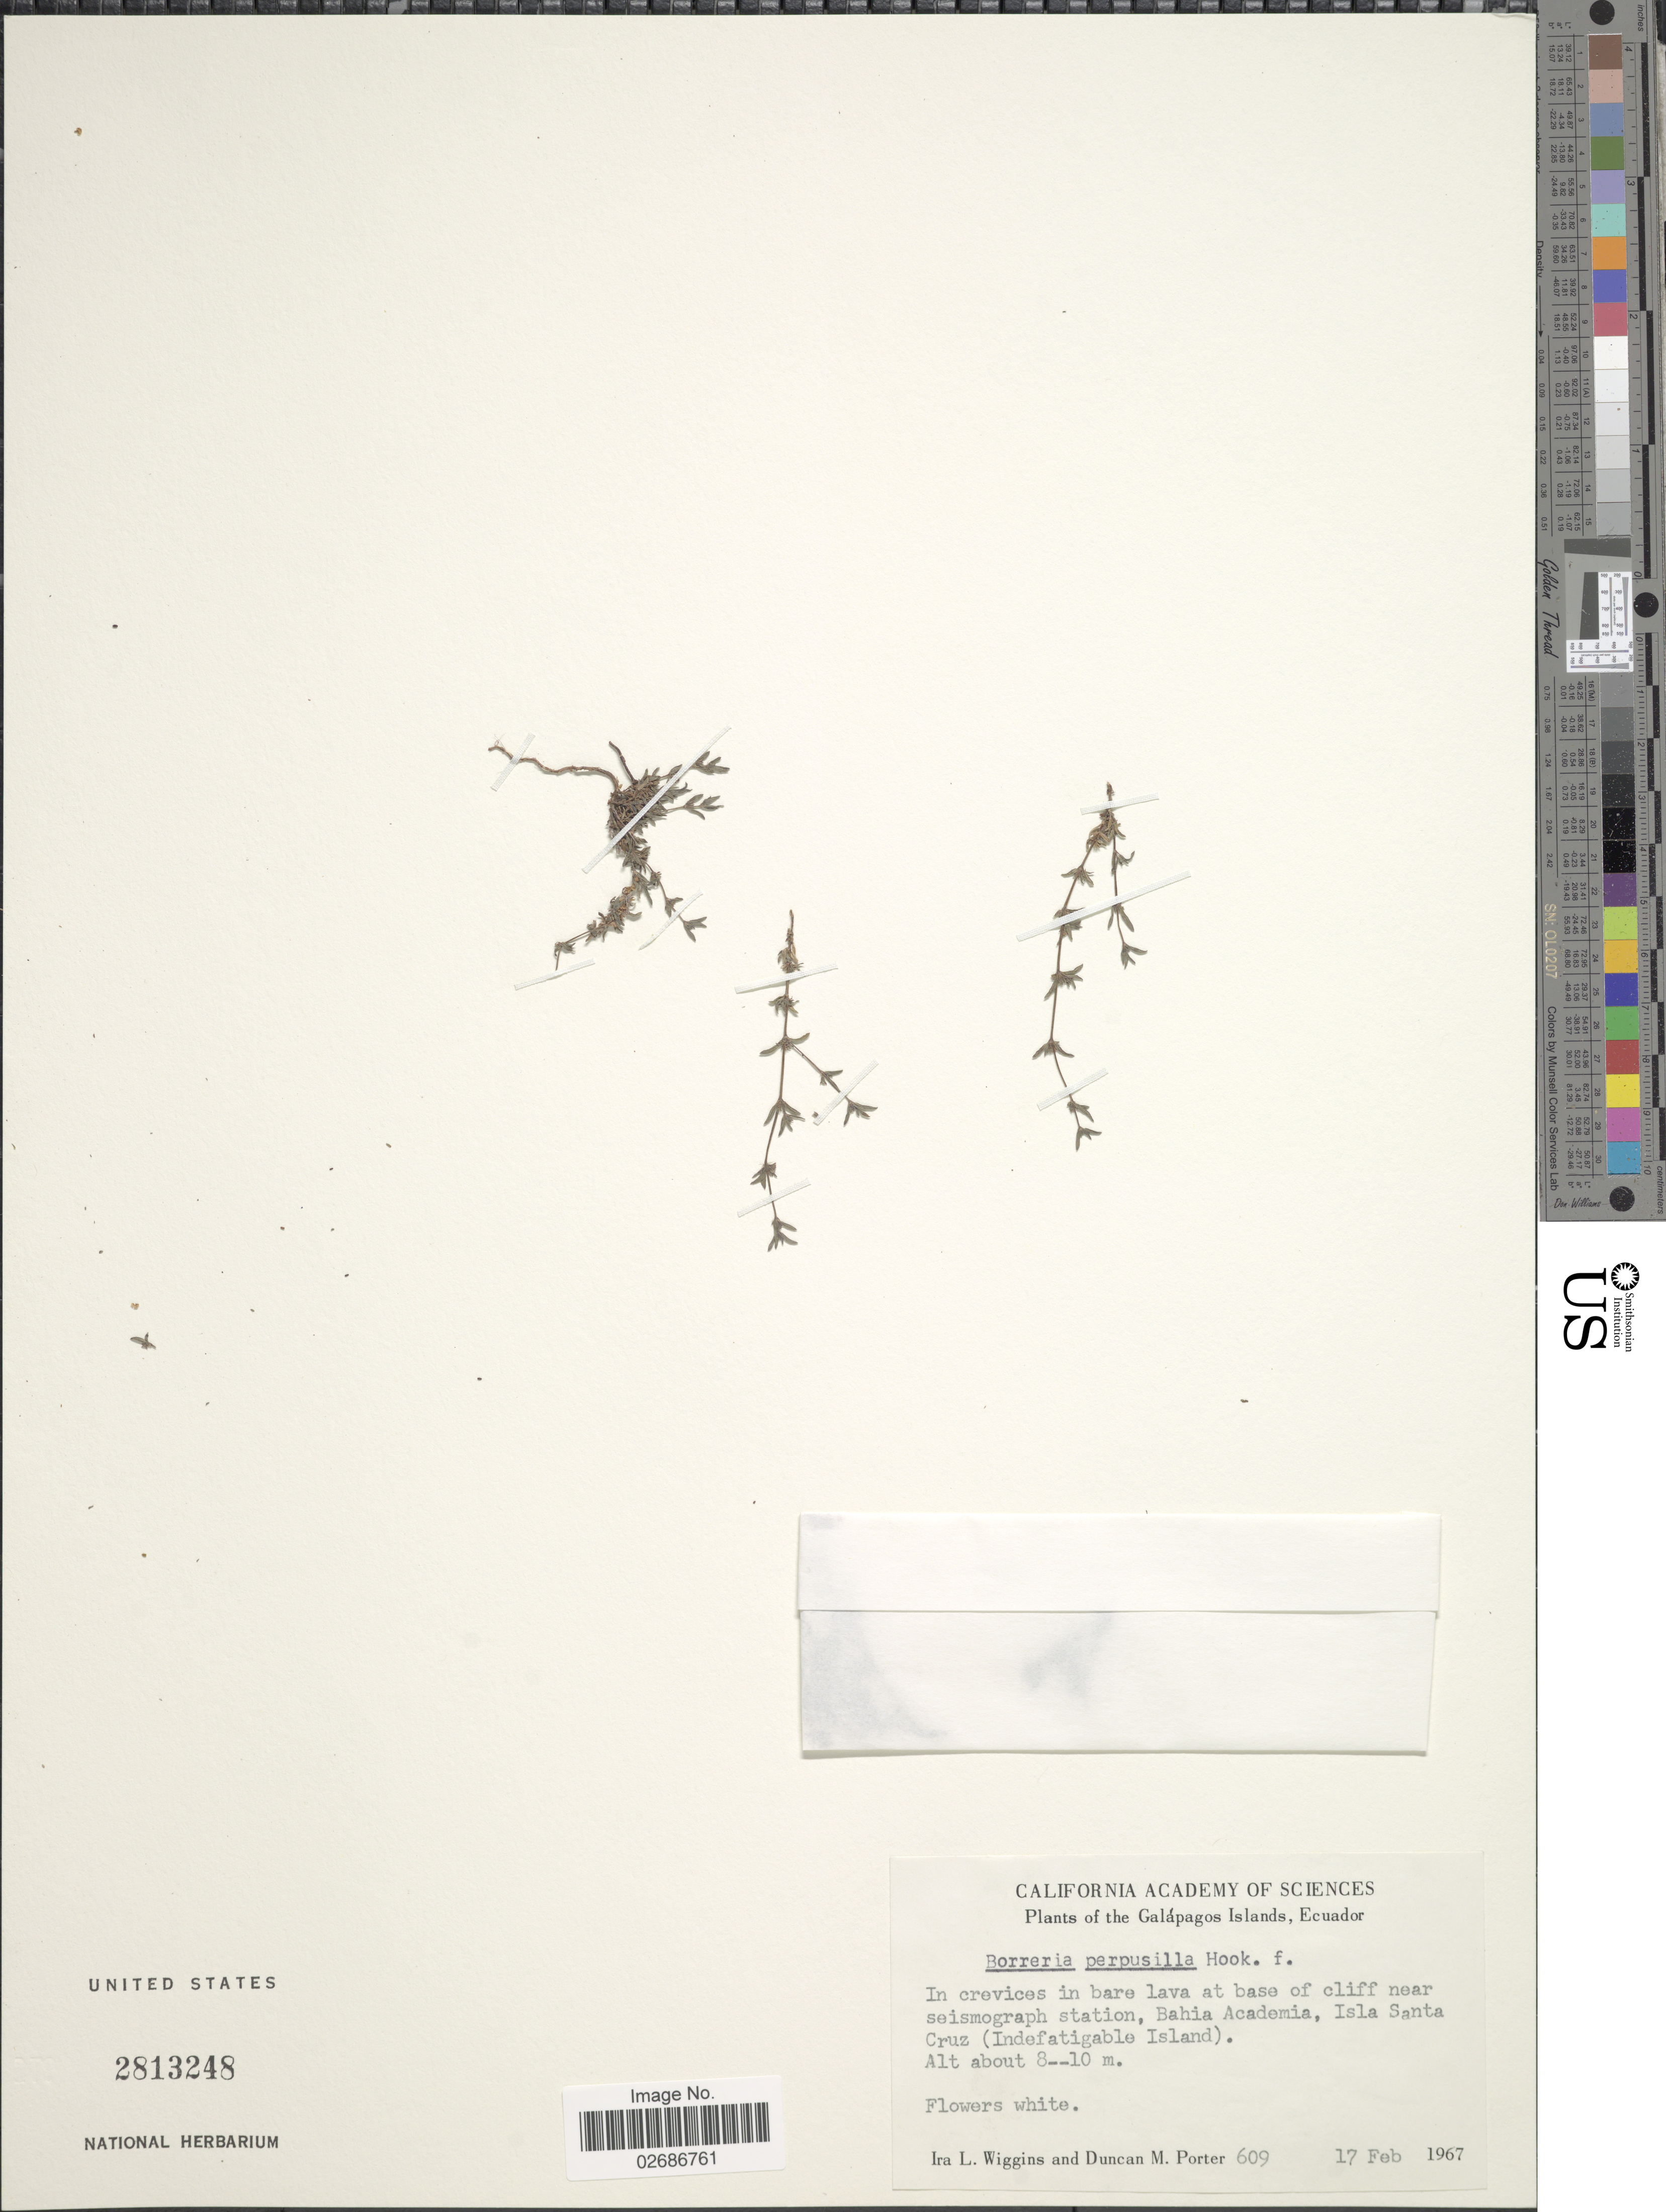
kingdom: Plantae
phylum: Tracheophyta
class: Magnoliopsida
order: Gentianales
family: Rubiaceae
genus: Borreria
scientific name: Borreria perpusilla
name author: Hook. f.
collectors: I. L. Wiggins & D. M. Porter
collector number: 609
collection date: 1967-02-17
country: Ecuador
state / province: Colón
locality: Galapagos Islands. In crevices in bare lava at base of cliff near seismograph station, Bahia Academia, Isla Santa Cruz (Indefatigable Island)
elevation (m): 8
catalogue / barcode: US 2813248